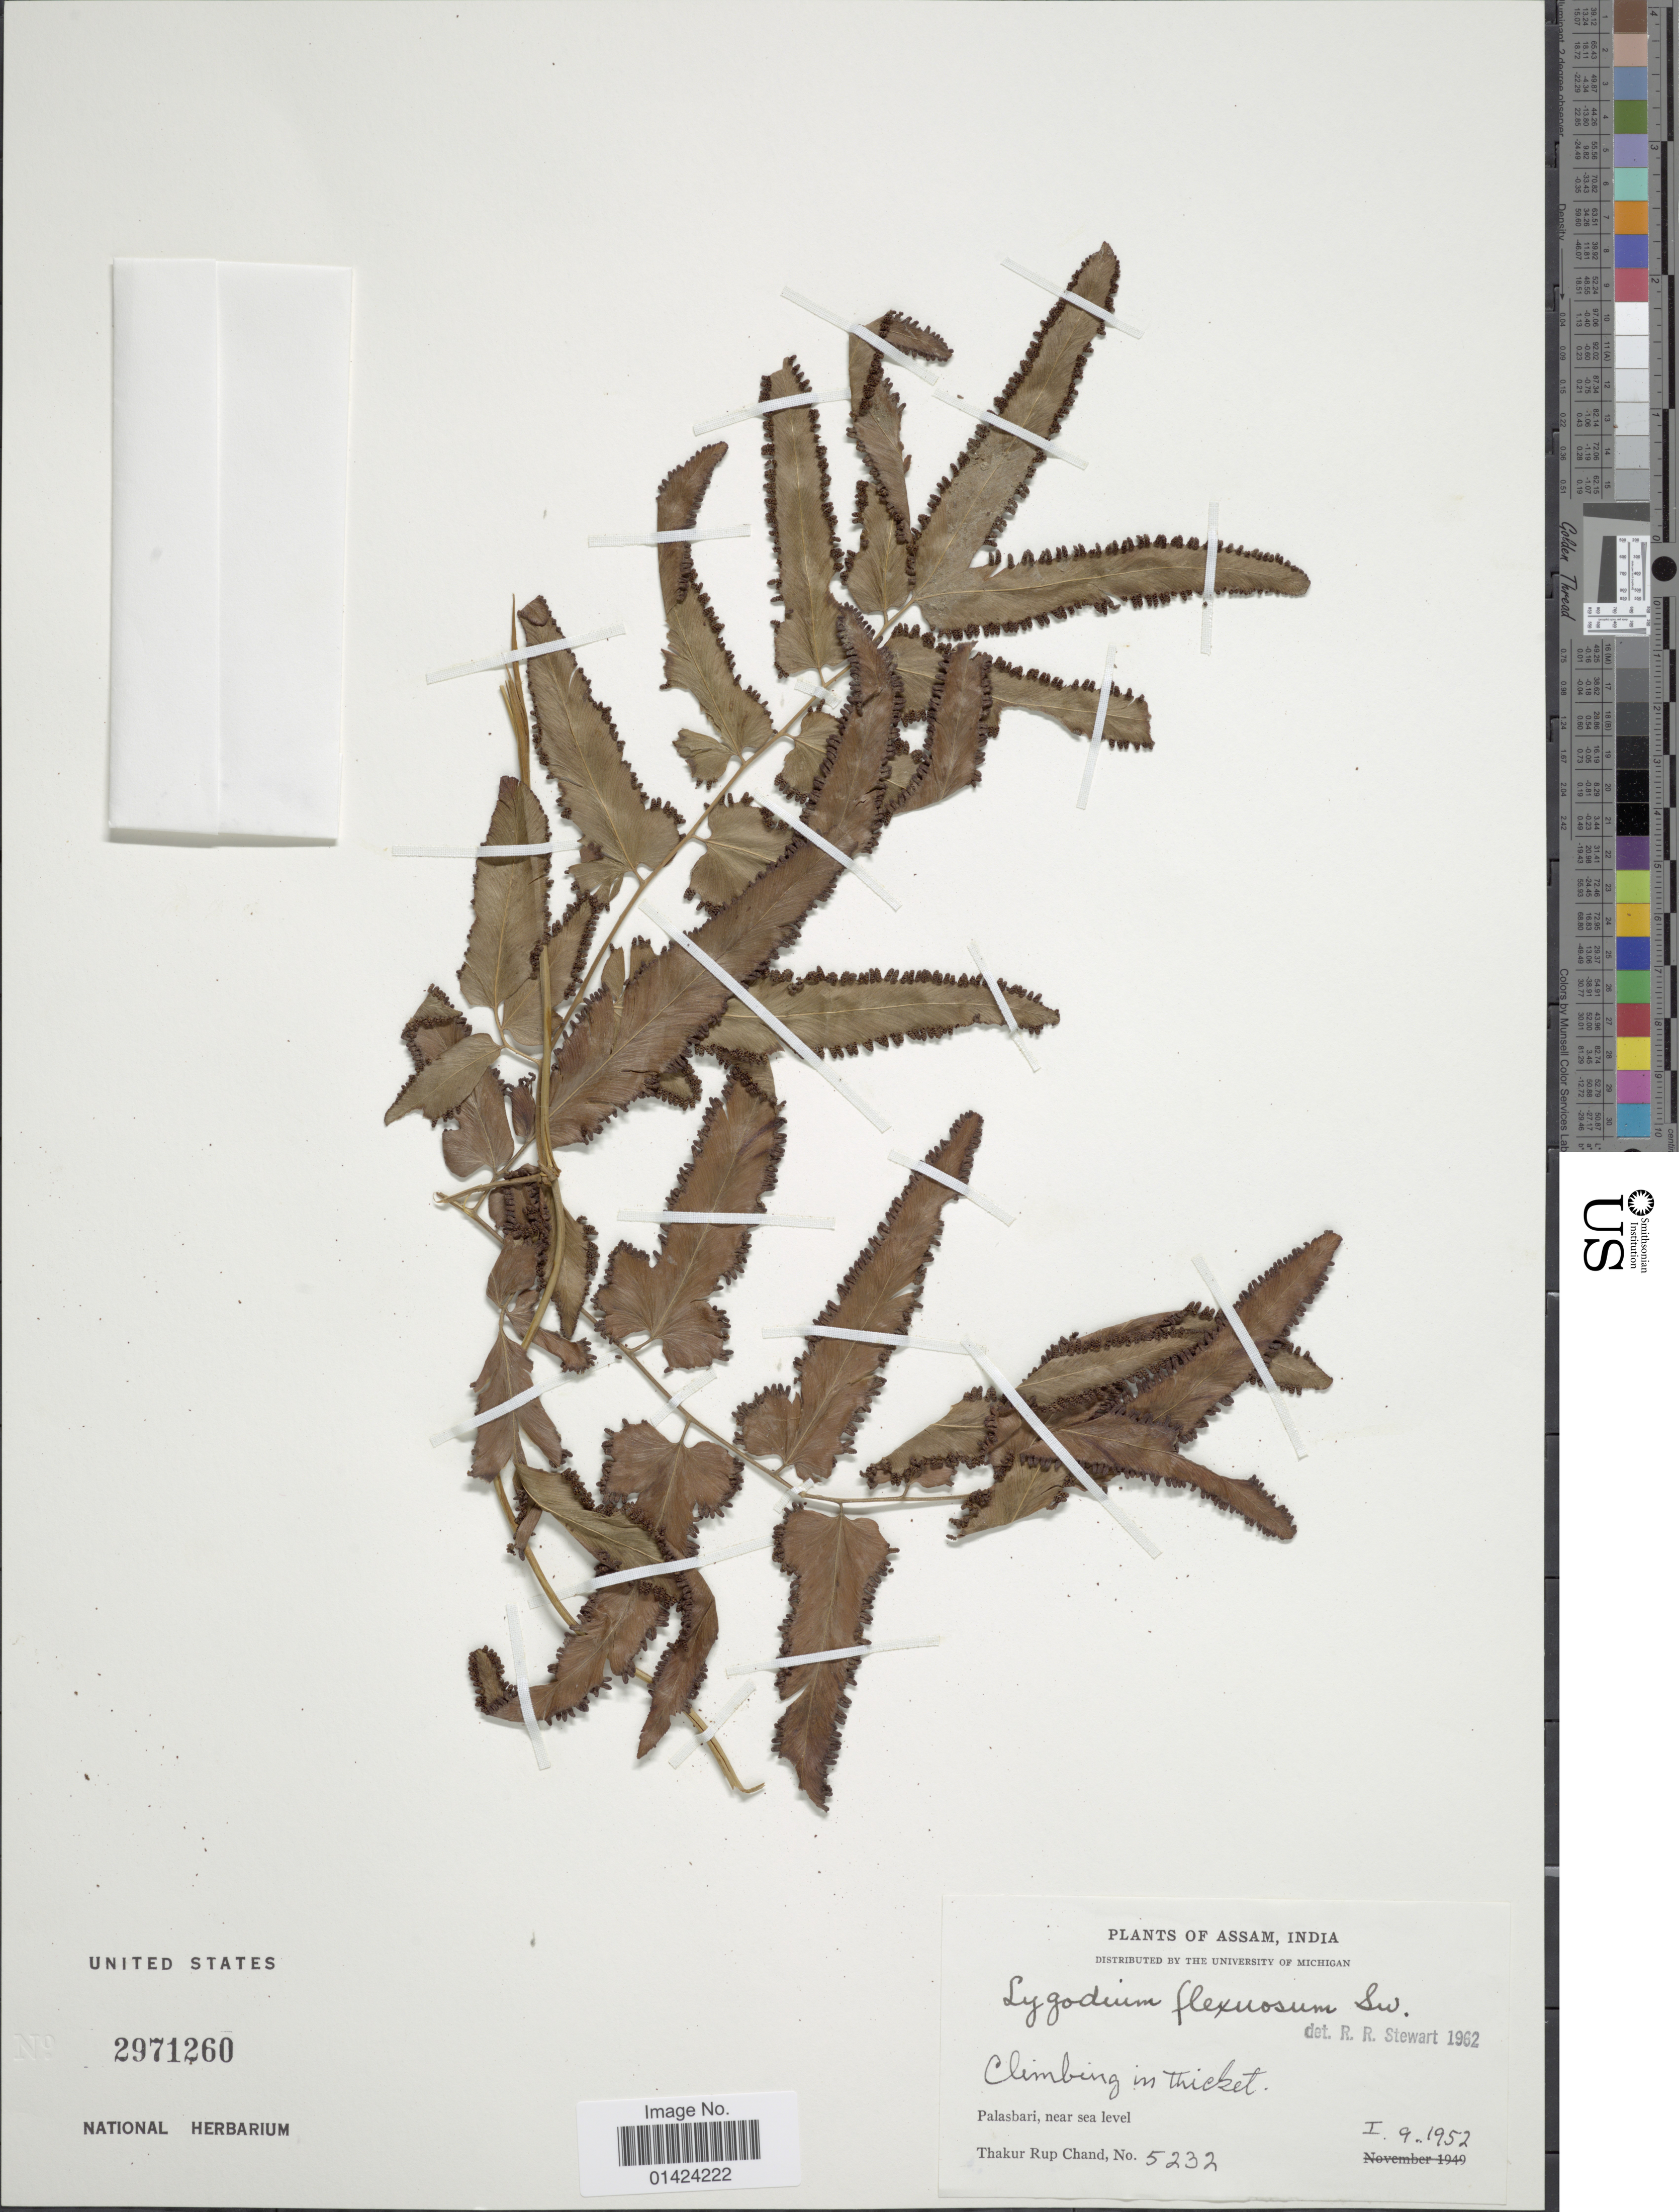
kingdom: Plantae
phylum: Tracheophyta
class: Polypodiopsida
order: Schizaeales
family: Lygodiaceae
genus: Lygodium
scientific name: Lygodium flexuosum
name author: Sw.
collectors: T. R. Chand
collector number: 5232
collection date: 1952-09-01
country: India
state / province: Assam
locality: Palasbari.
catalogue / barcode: US 2971260